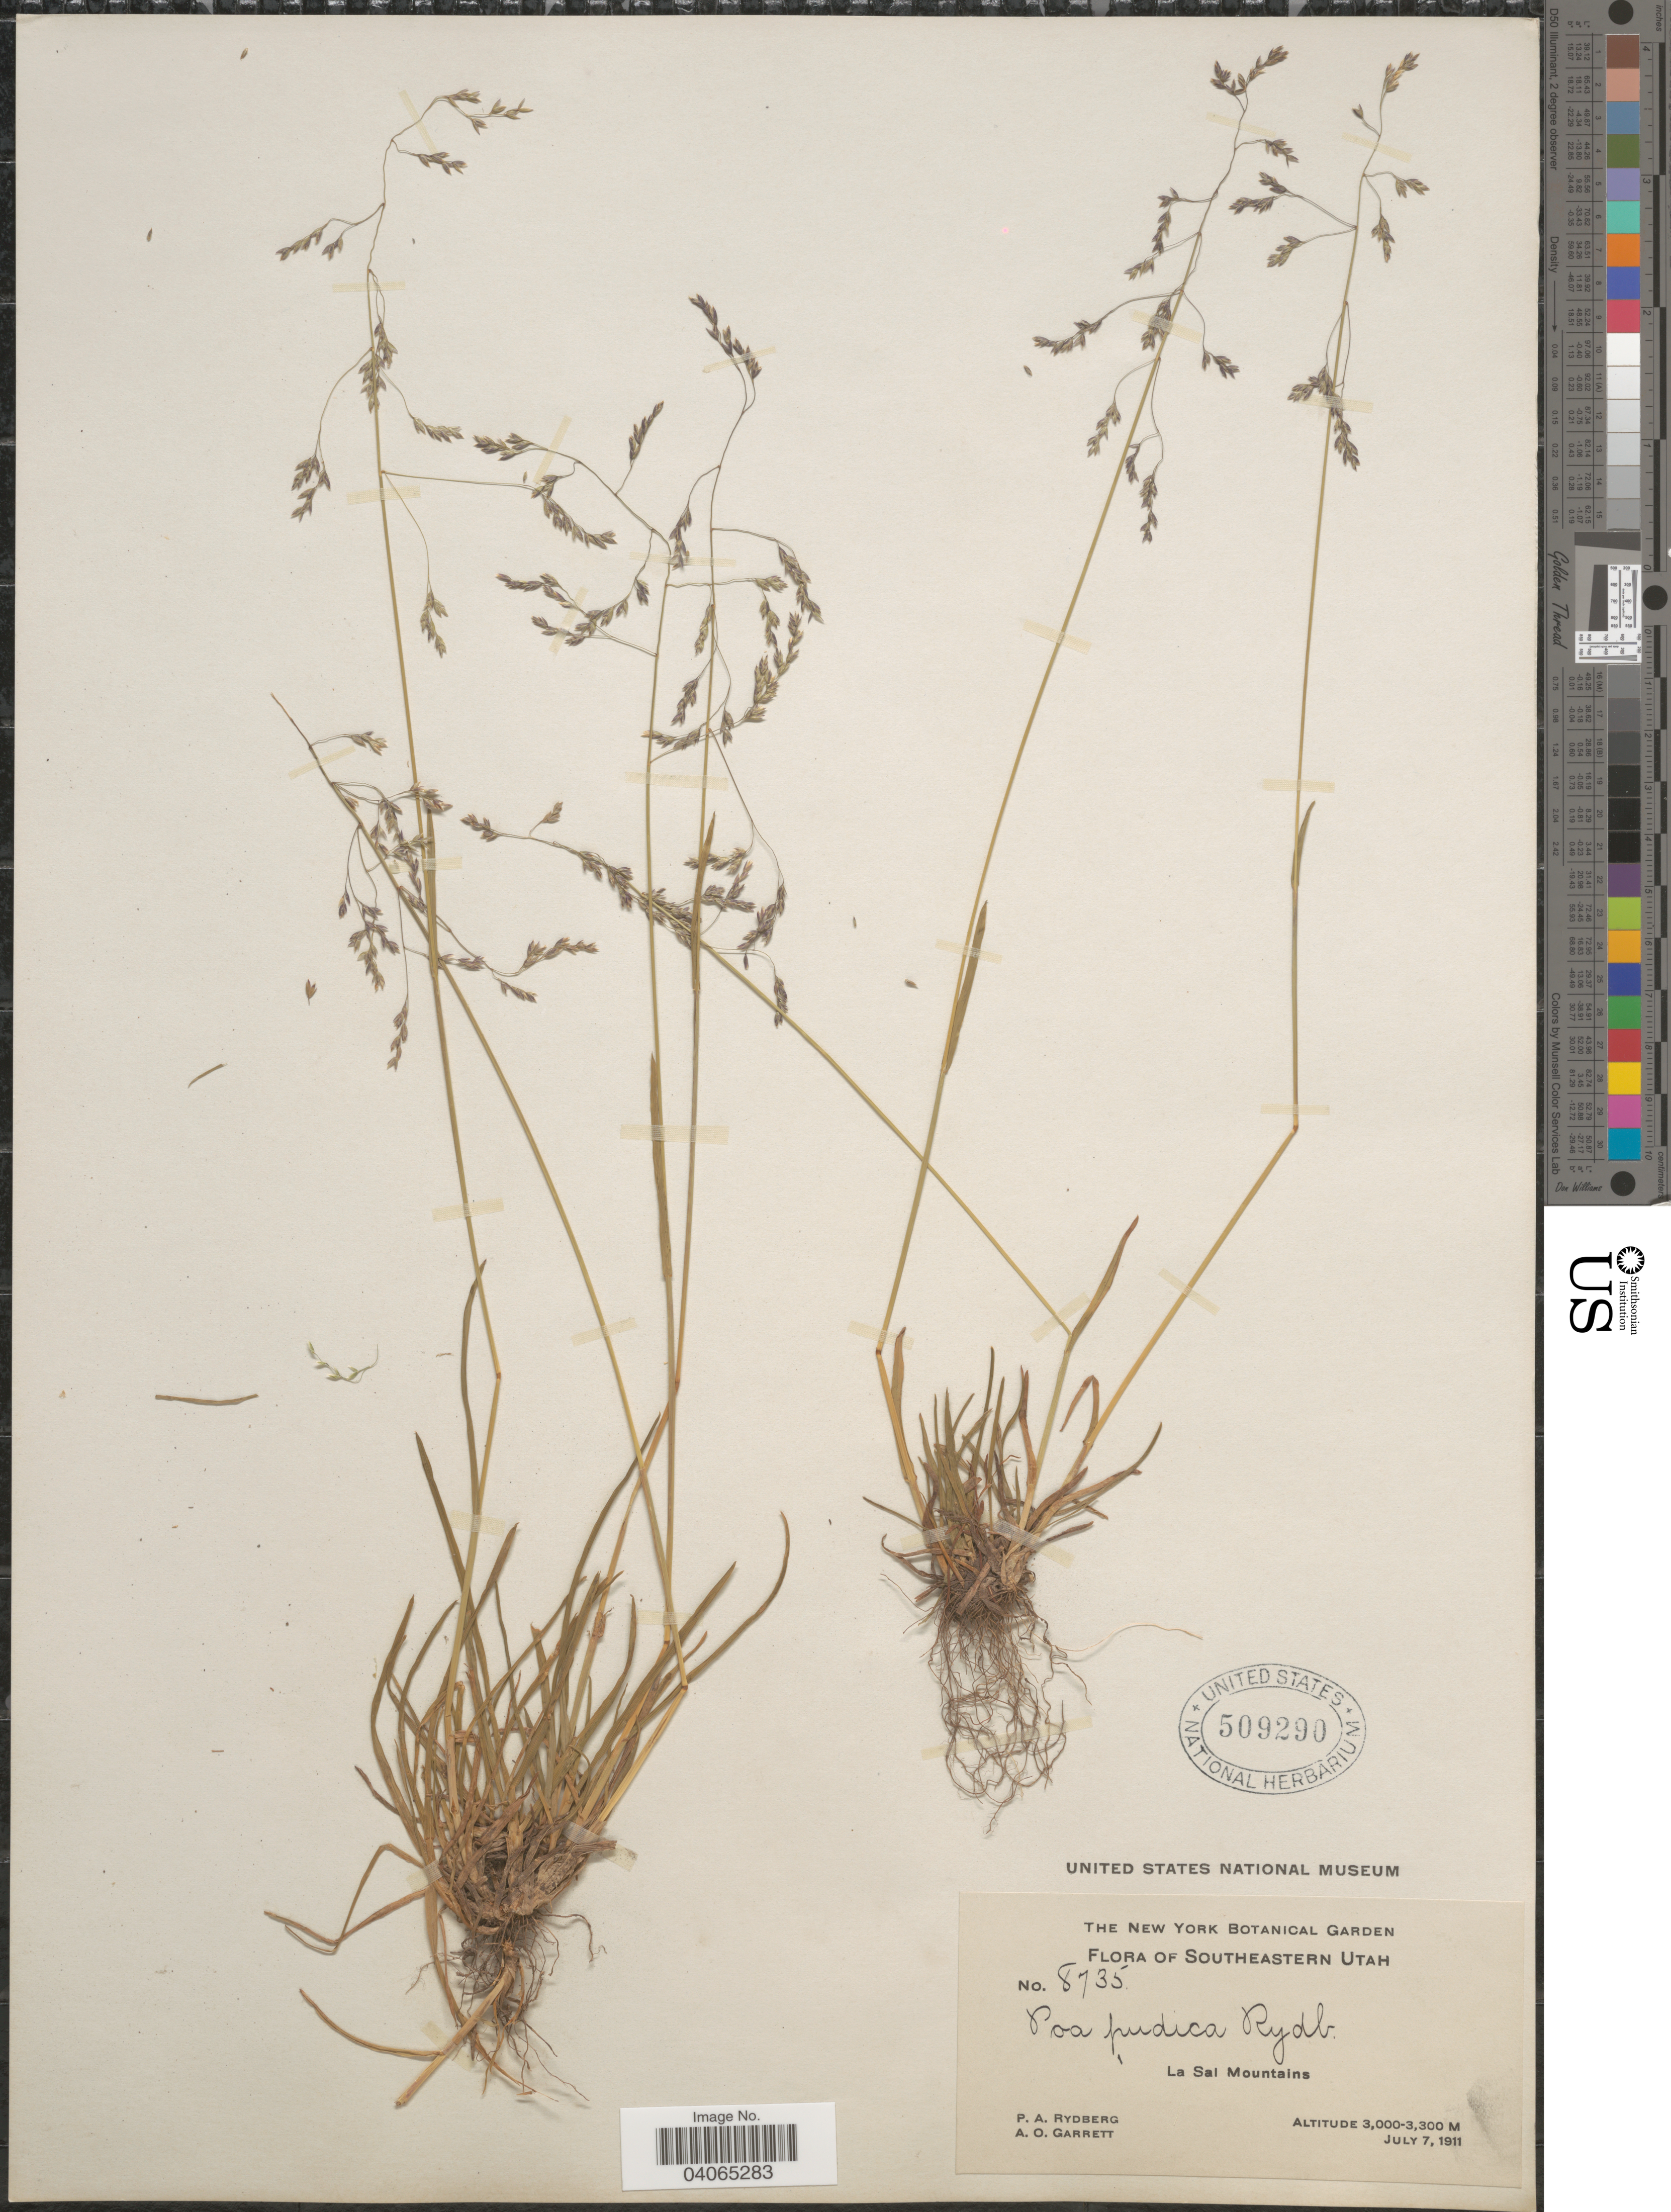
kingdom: Plantae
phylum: Tracheophyta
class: Liliopsida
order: Poales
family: Poaceae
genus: Poa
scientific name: Poa reflexa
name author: Vasey & Scribn.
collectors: P. A. Rydberg & A. O. Garrett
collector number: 8735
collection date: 1911-07-07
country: United States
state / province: Utah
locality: Southeastern Utah. La Sal Mountains.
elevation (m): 3000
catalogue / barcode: US 509290